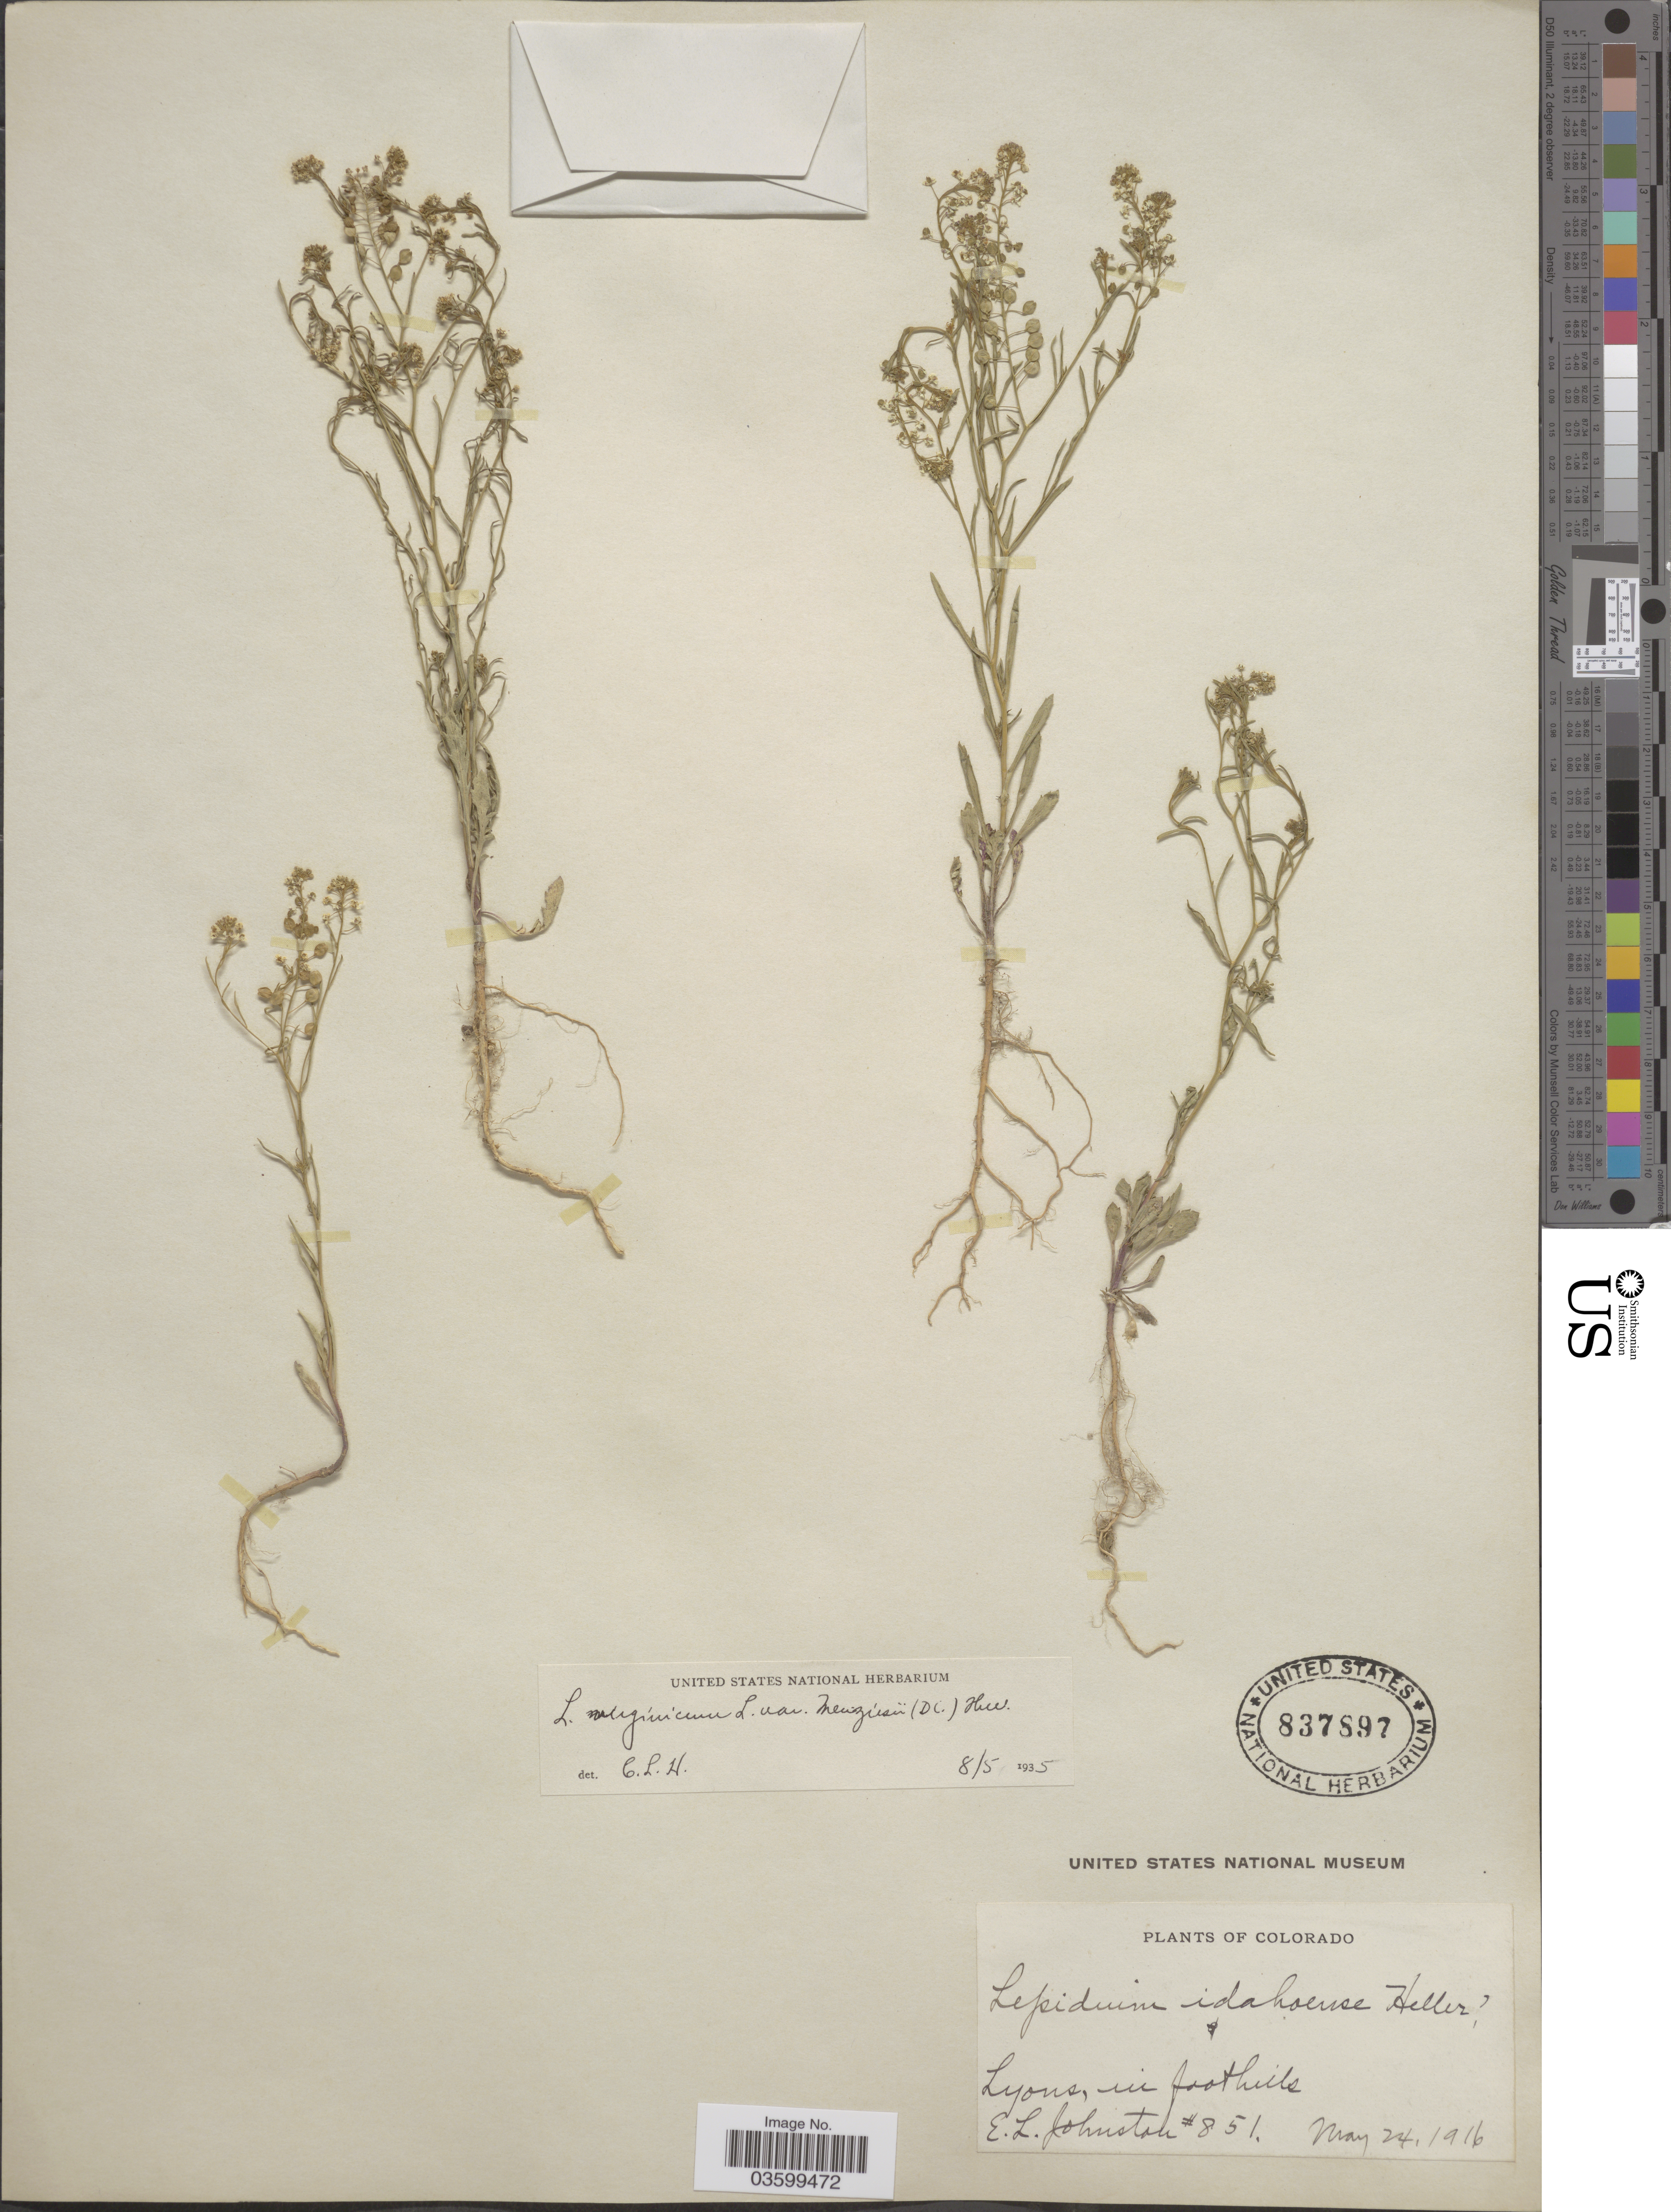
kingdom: Plantae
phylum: Tracheophyta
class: Magnoliopsida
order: Brassicales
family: Brassicaceae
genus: Lepidium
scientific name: Lepidium virginicum var. pubescens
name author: (Greene) C.L. Hitchc.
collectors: E. L. Johnston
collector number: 851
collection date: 1916-05-24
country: United States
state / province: Colorado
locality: Lyons, in foothills.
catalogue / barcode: US 837897